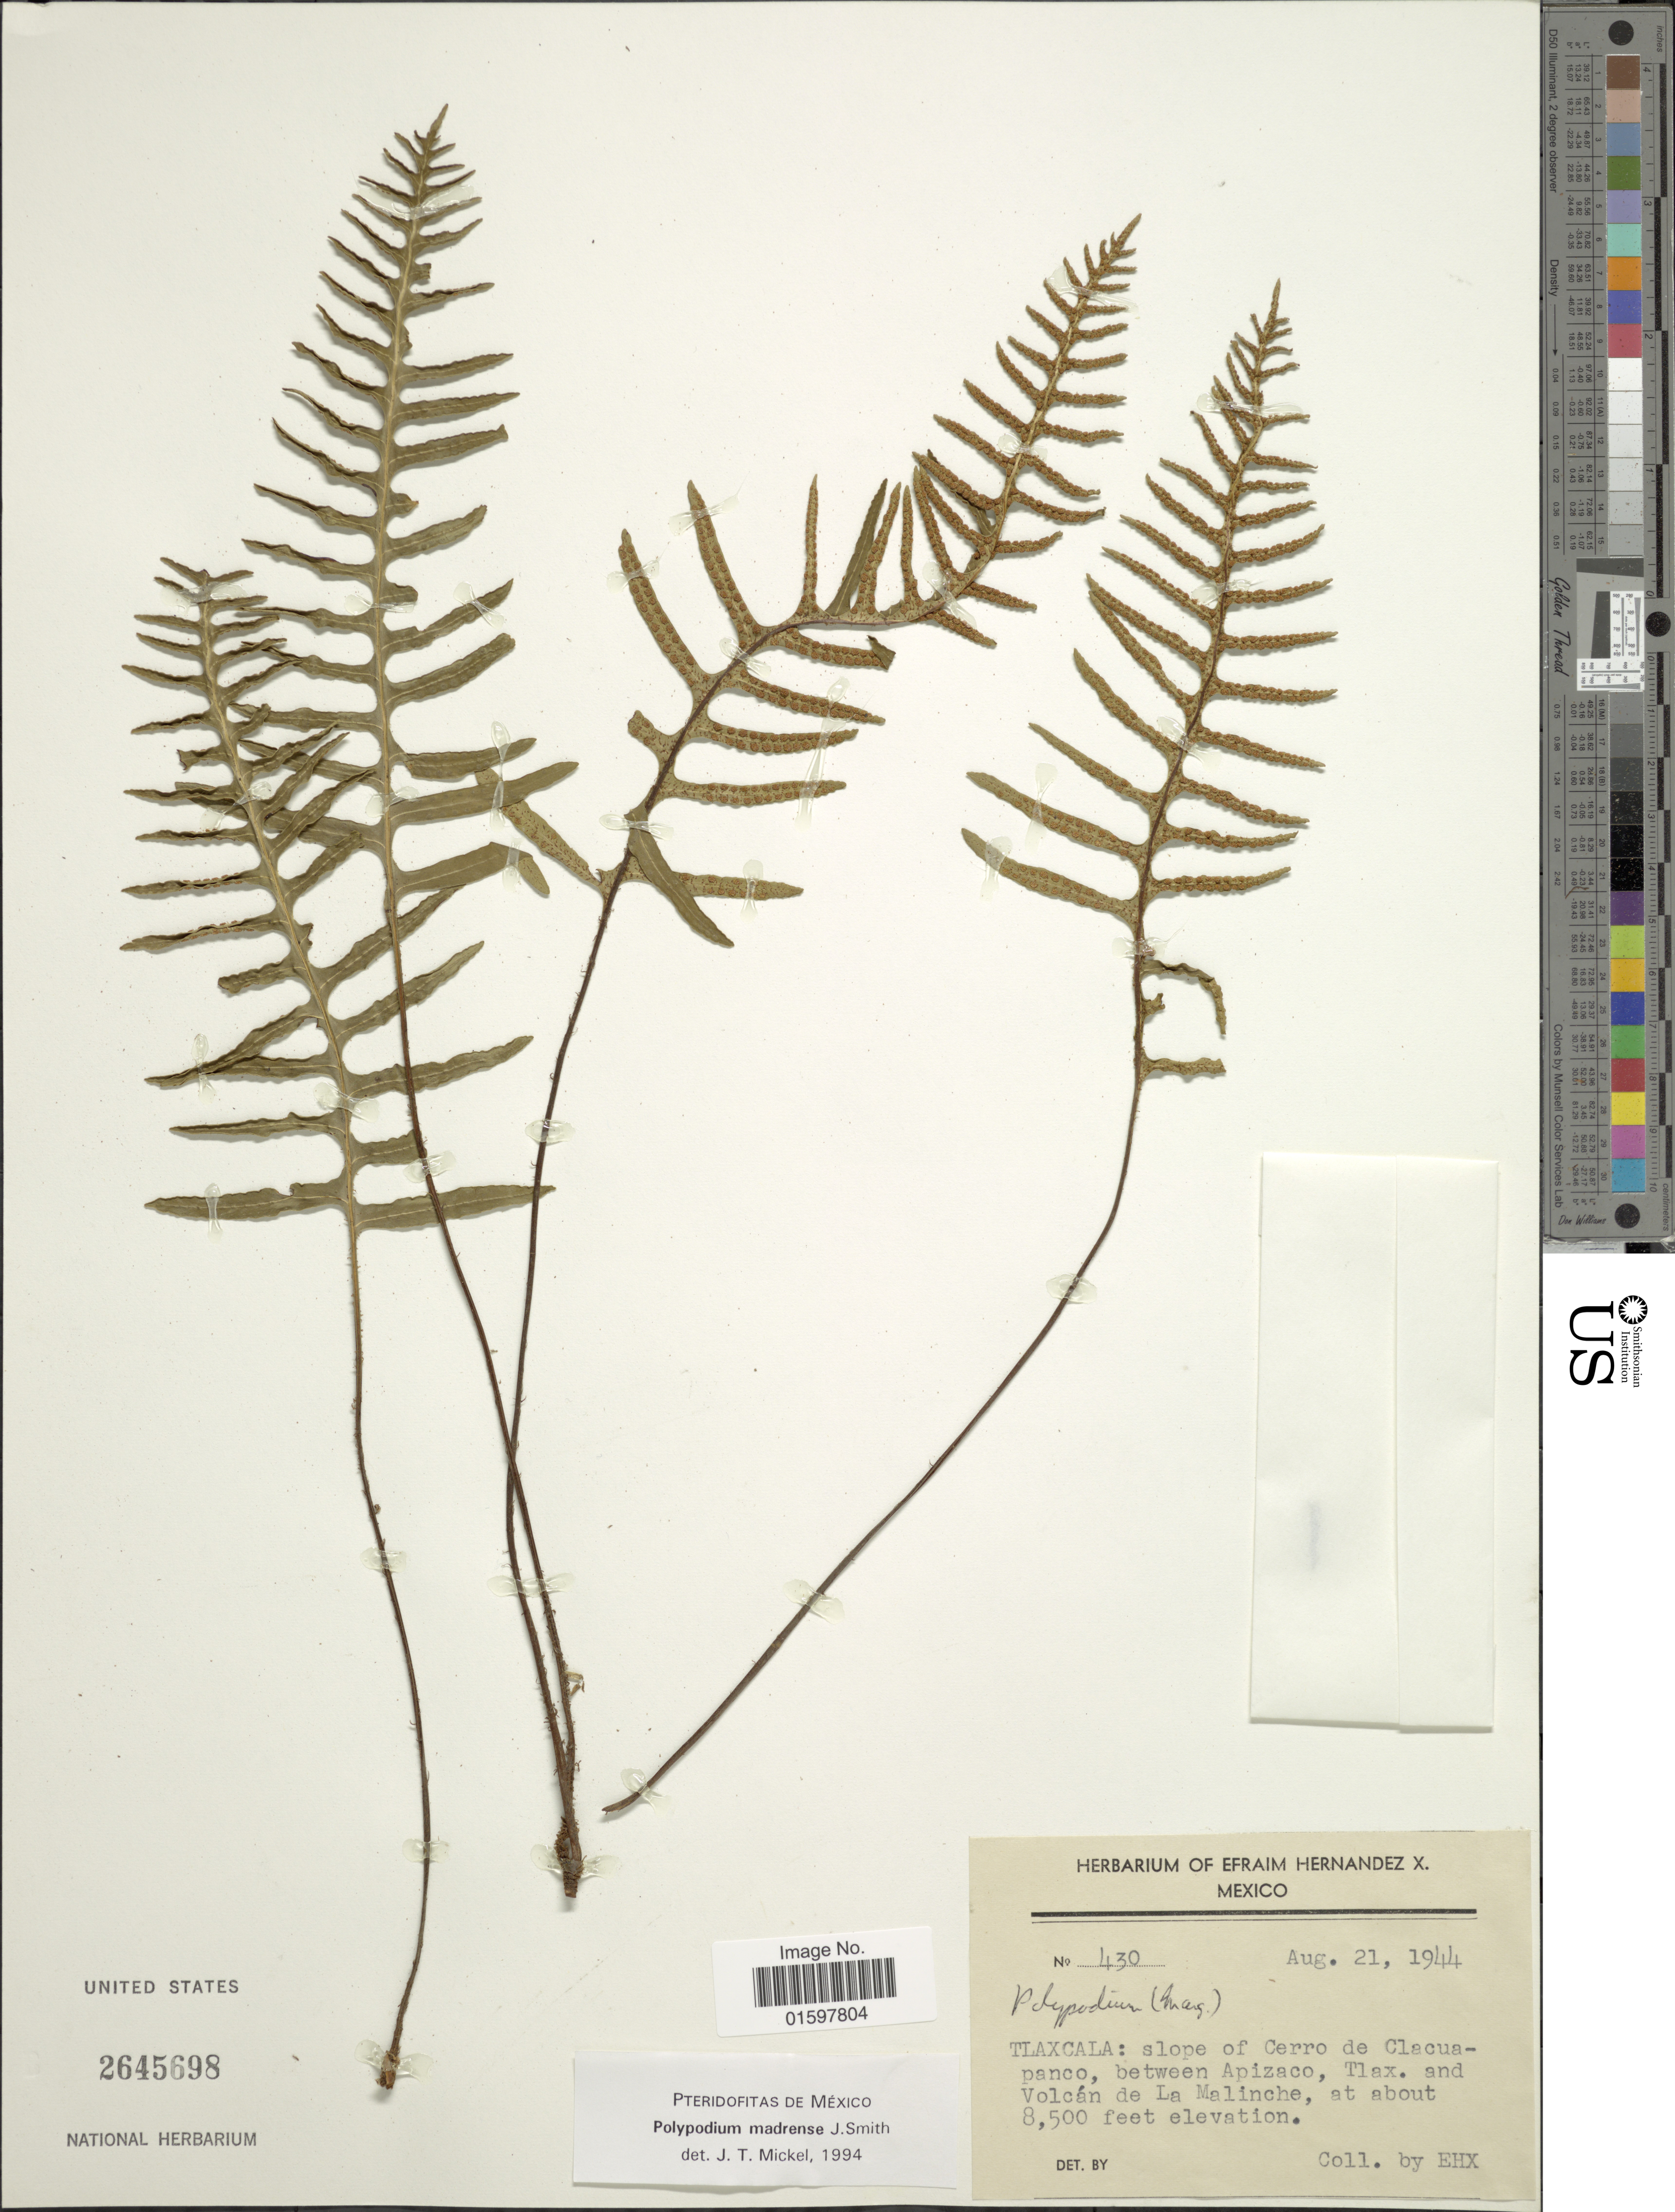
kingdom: Plantae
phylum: Tracheophyta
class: Polypodiopsida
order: Polypodiales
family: Polypodiaceae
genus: Pleopeltis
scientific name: Pleopeltis madrense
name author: (J. Sm.) A.R. Sm. & Tejero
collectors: E. Hernandez X.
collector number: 430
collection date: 1944-08-21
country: Mexico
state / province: Tlaxcala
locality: Slope of Cerro de Clacuapanco, between Apizaco, Tlax. and Volcán de La Malinche.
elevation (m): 2591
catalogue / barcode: US 2645698